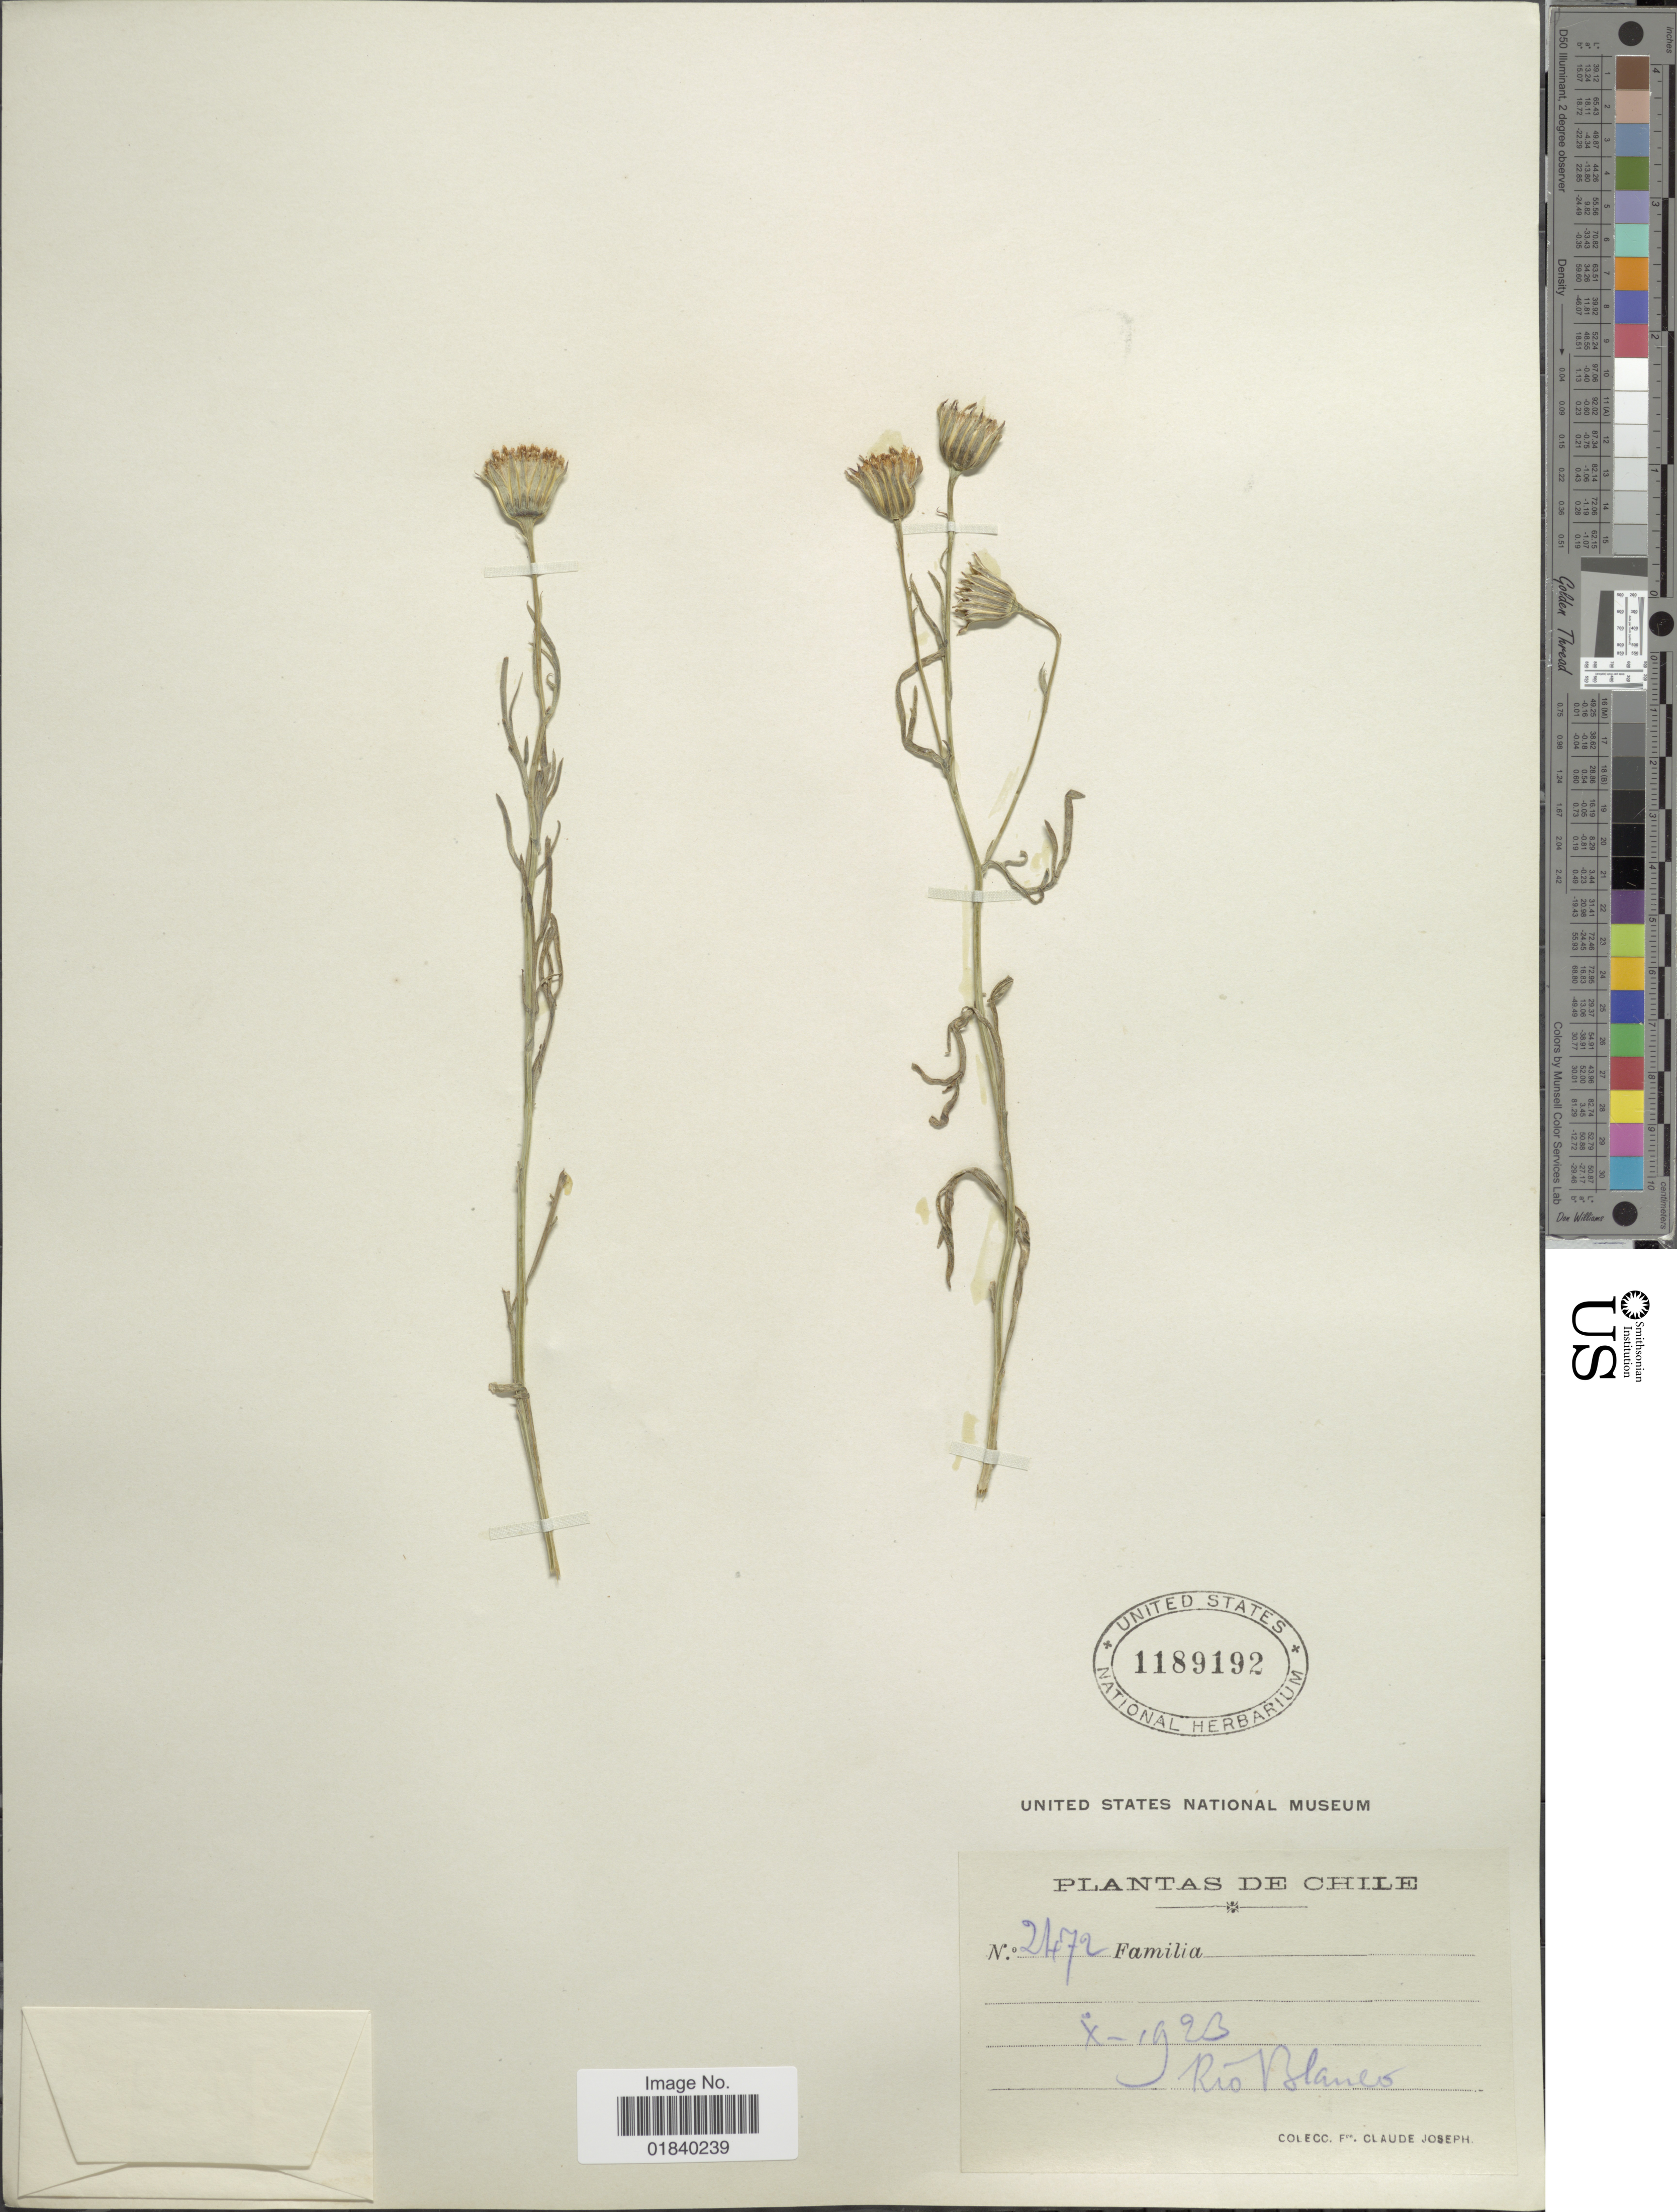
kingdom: Plantae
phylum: Tracheophyta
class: Magnoliopsida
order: Asterales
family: Asteraceae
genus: Senecio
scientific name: Senecio sp.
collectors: Bro. Claude-Joseph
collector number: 2472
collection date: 1923-10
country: Chile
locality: Rio Blanco.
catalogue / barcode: US 1189192